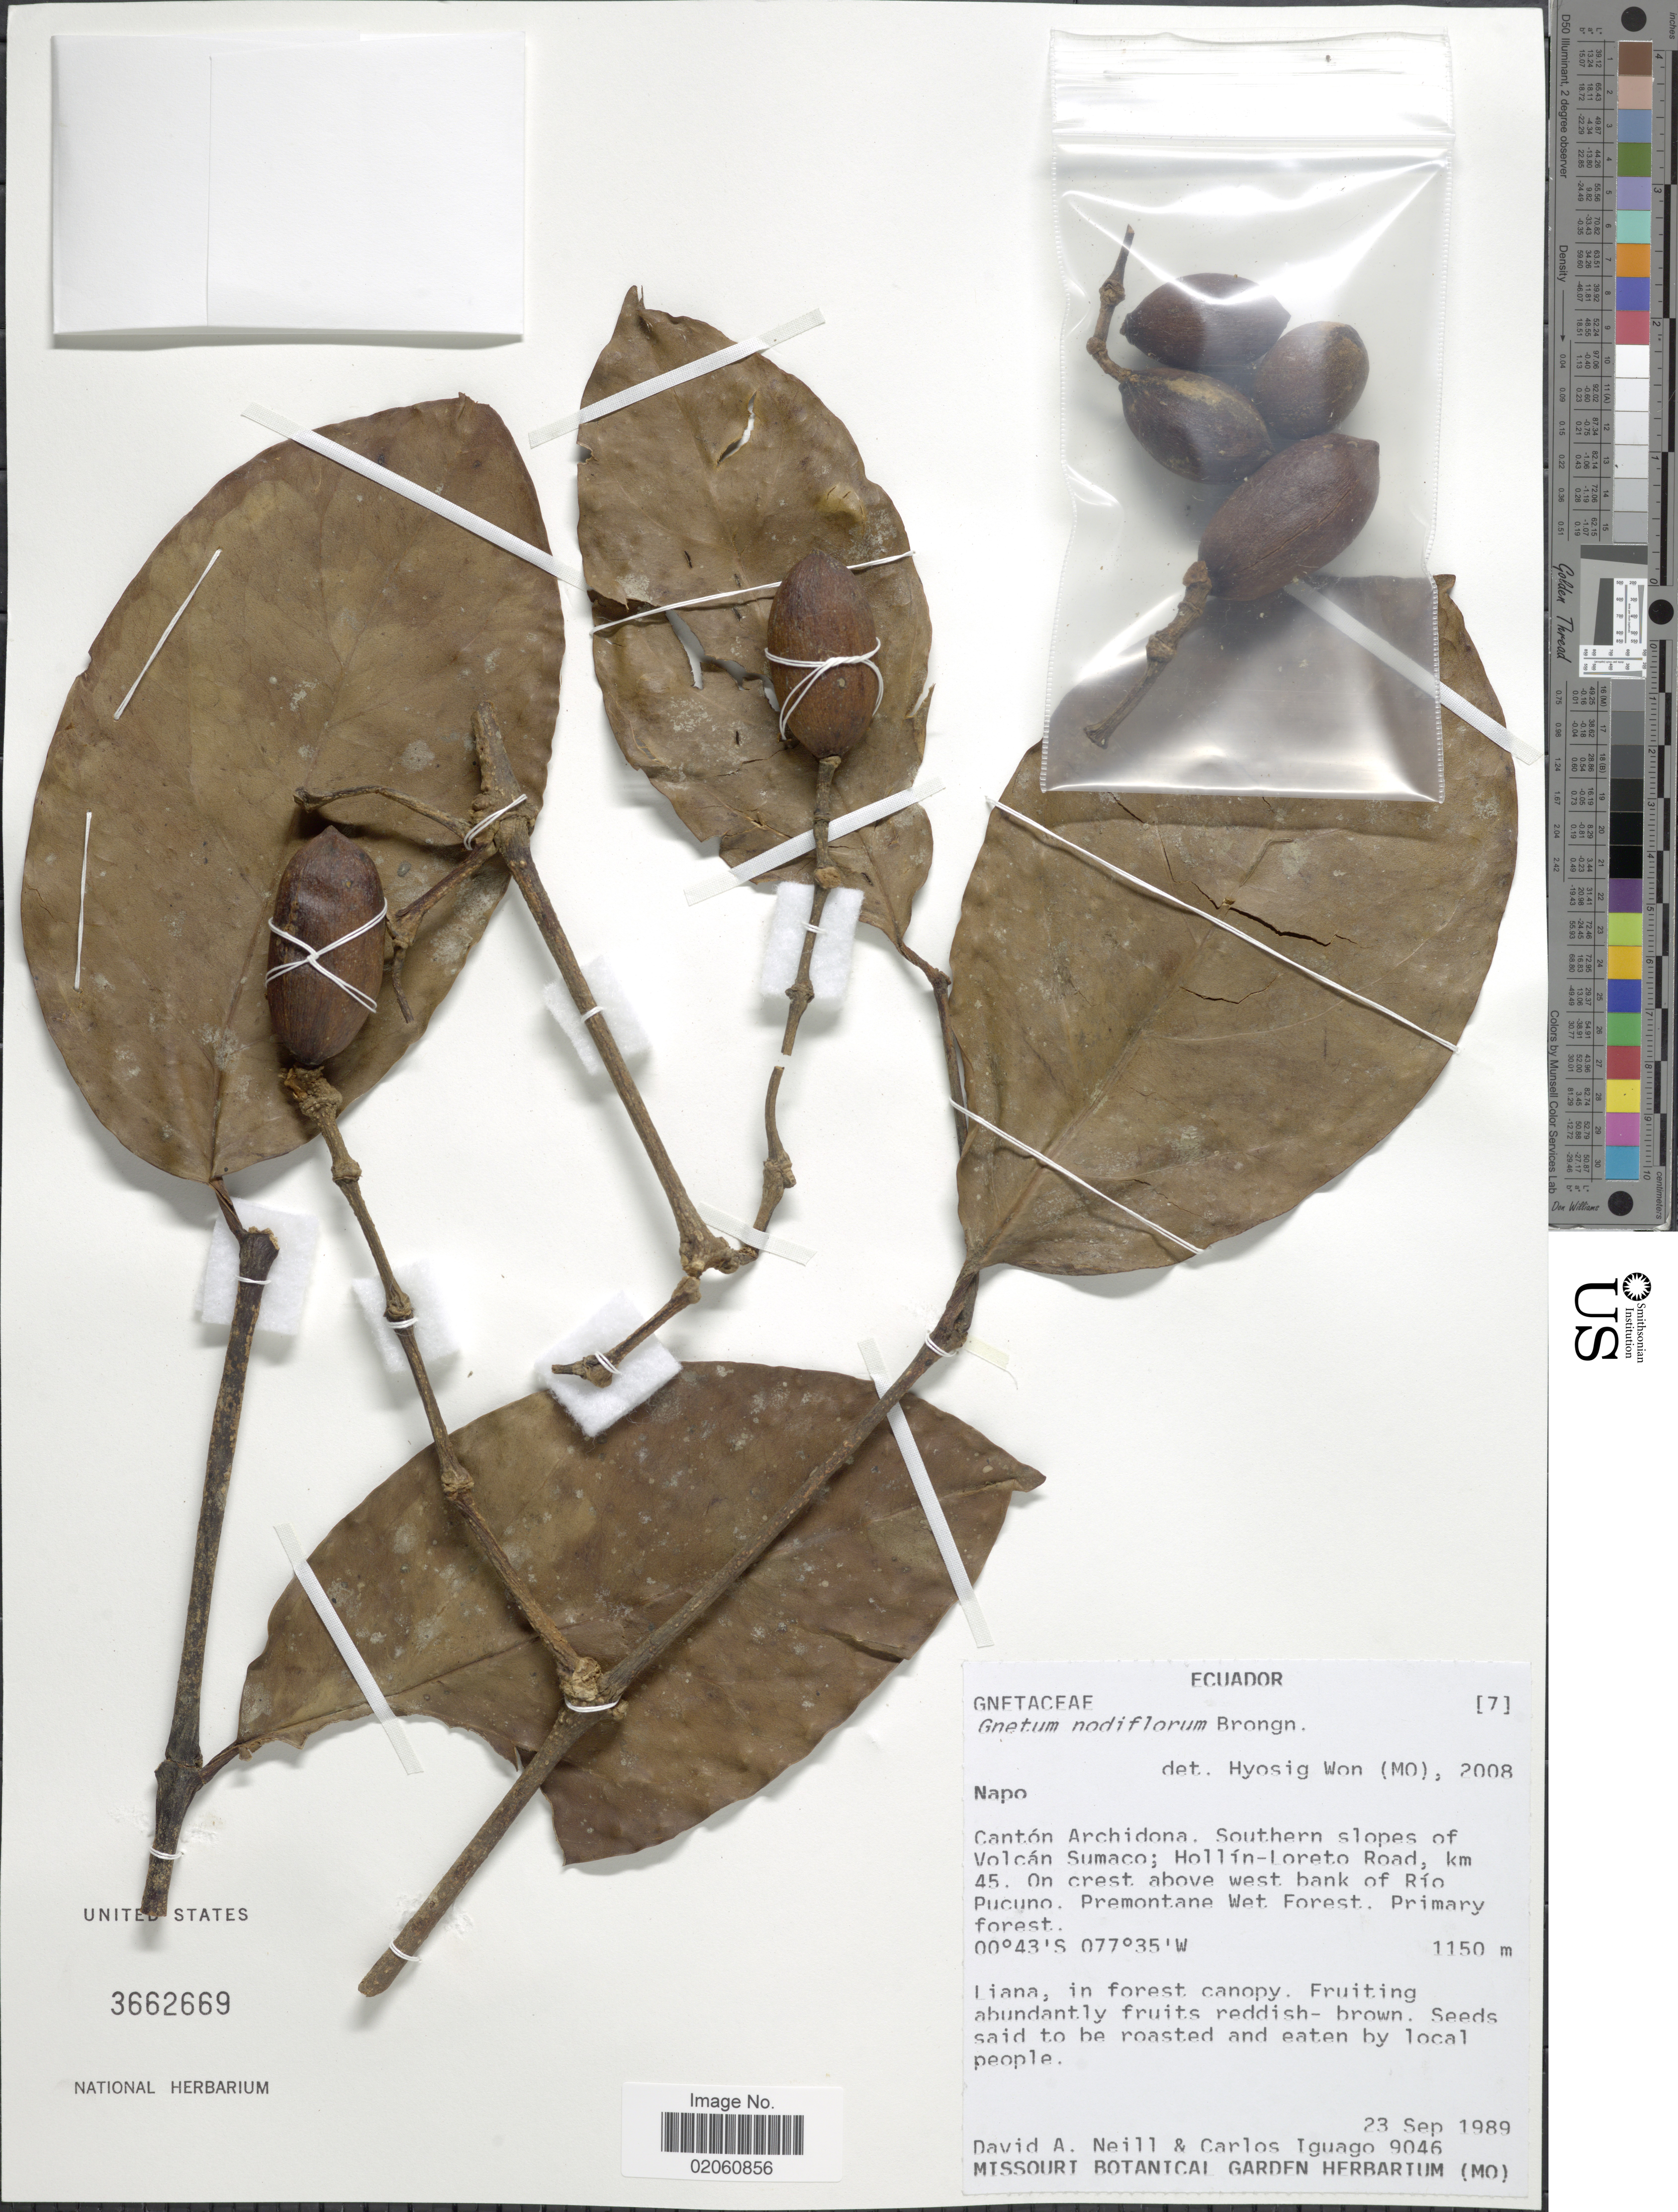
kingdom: Plantae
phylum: Tracheophyta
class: Gnetopsida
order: Gnetales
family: Gnetaceae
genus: Gnetum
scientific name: Gnetum nodiflorum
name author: Brongn.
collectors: D. A. Neill & C. Iguago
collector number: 9046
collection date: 1989-09-23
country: Ecuador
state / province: Napo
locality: Cantón Archidona. Southern slopes of Volcán Sumaco; Hollín-Loreto Road, km 45. On crest above west bank of Río Pucuno. Premontane Wet Forest. Primary forest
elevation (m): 1150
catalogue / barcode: US 3662669